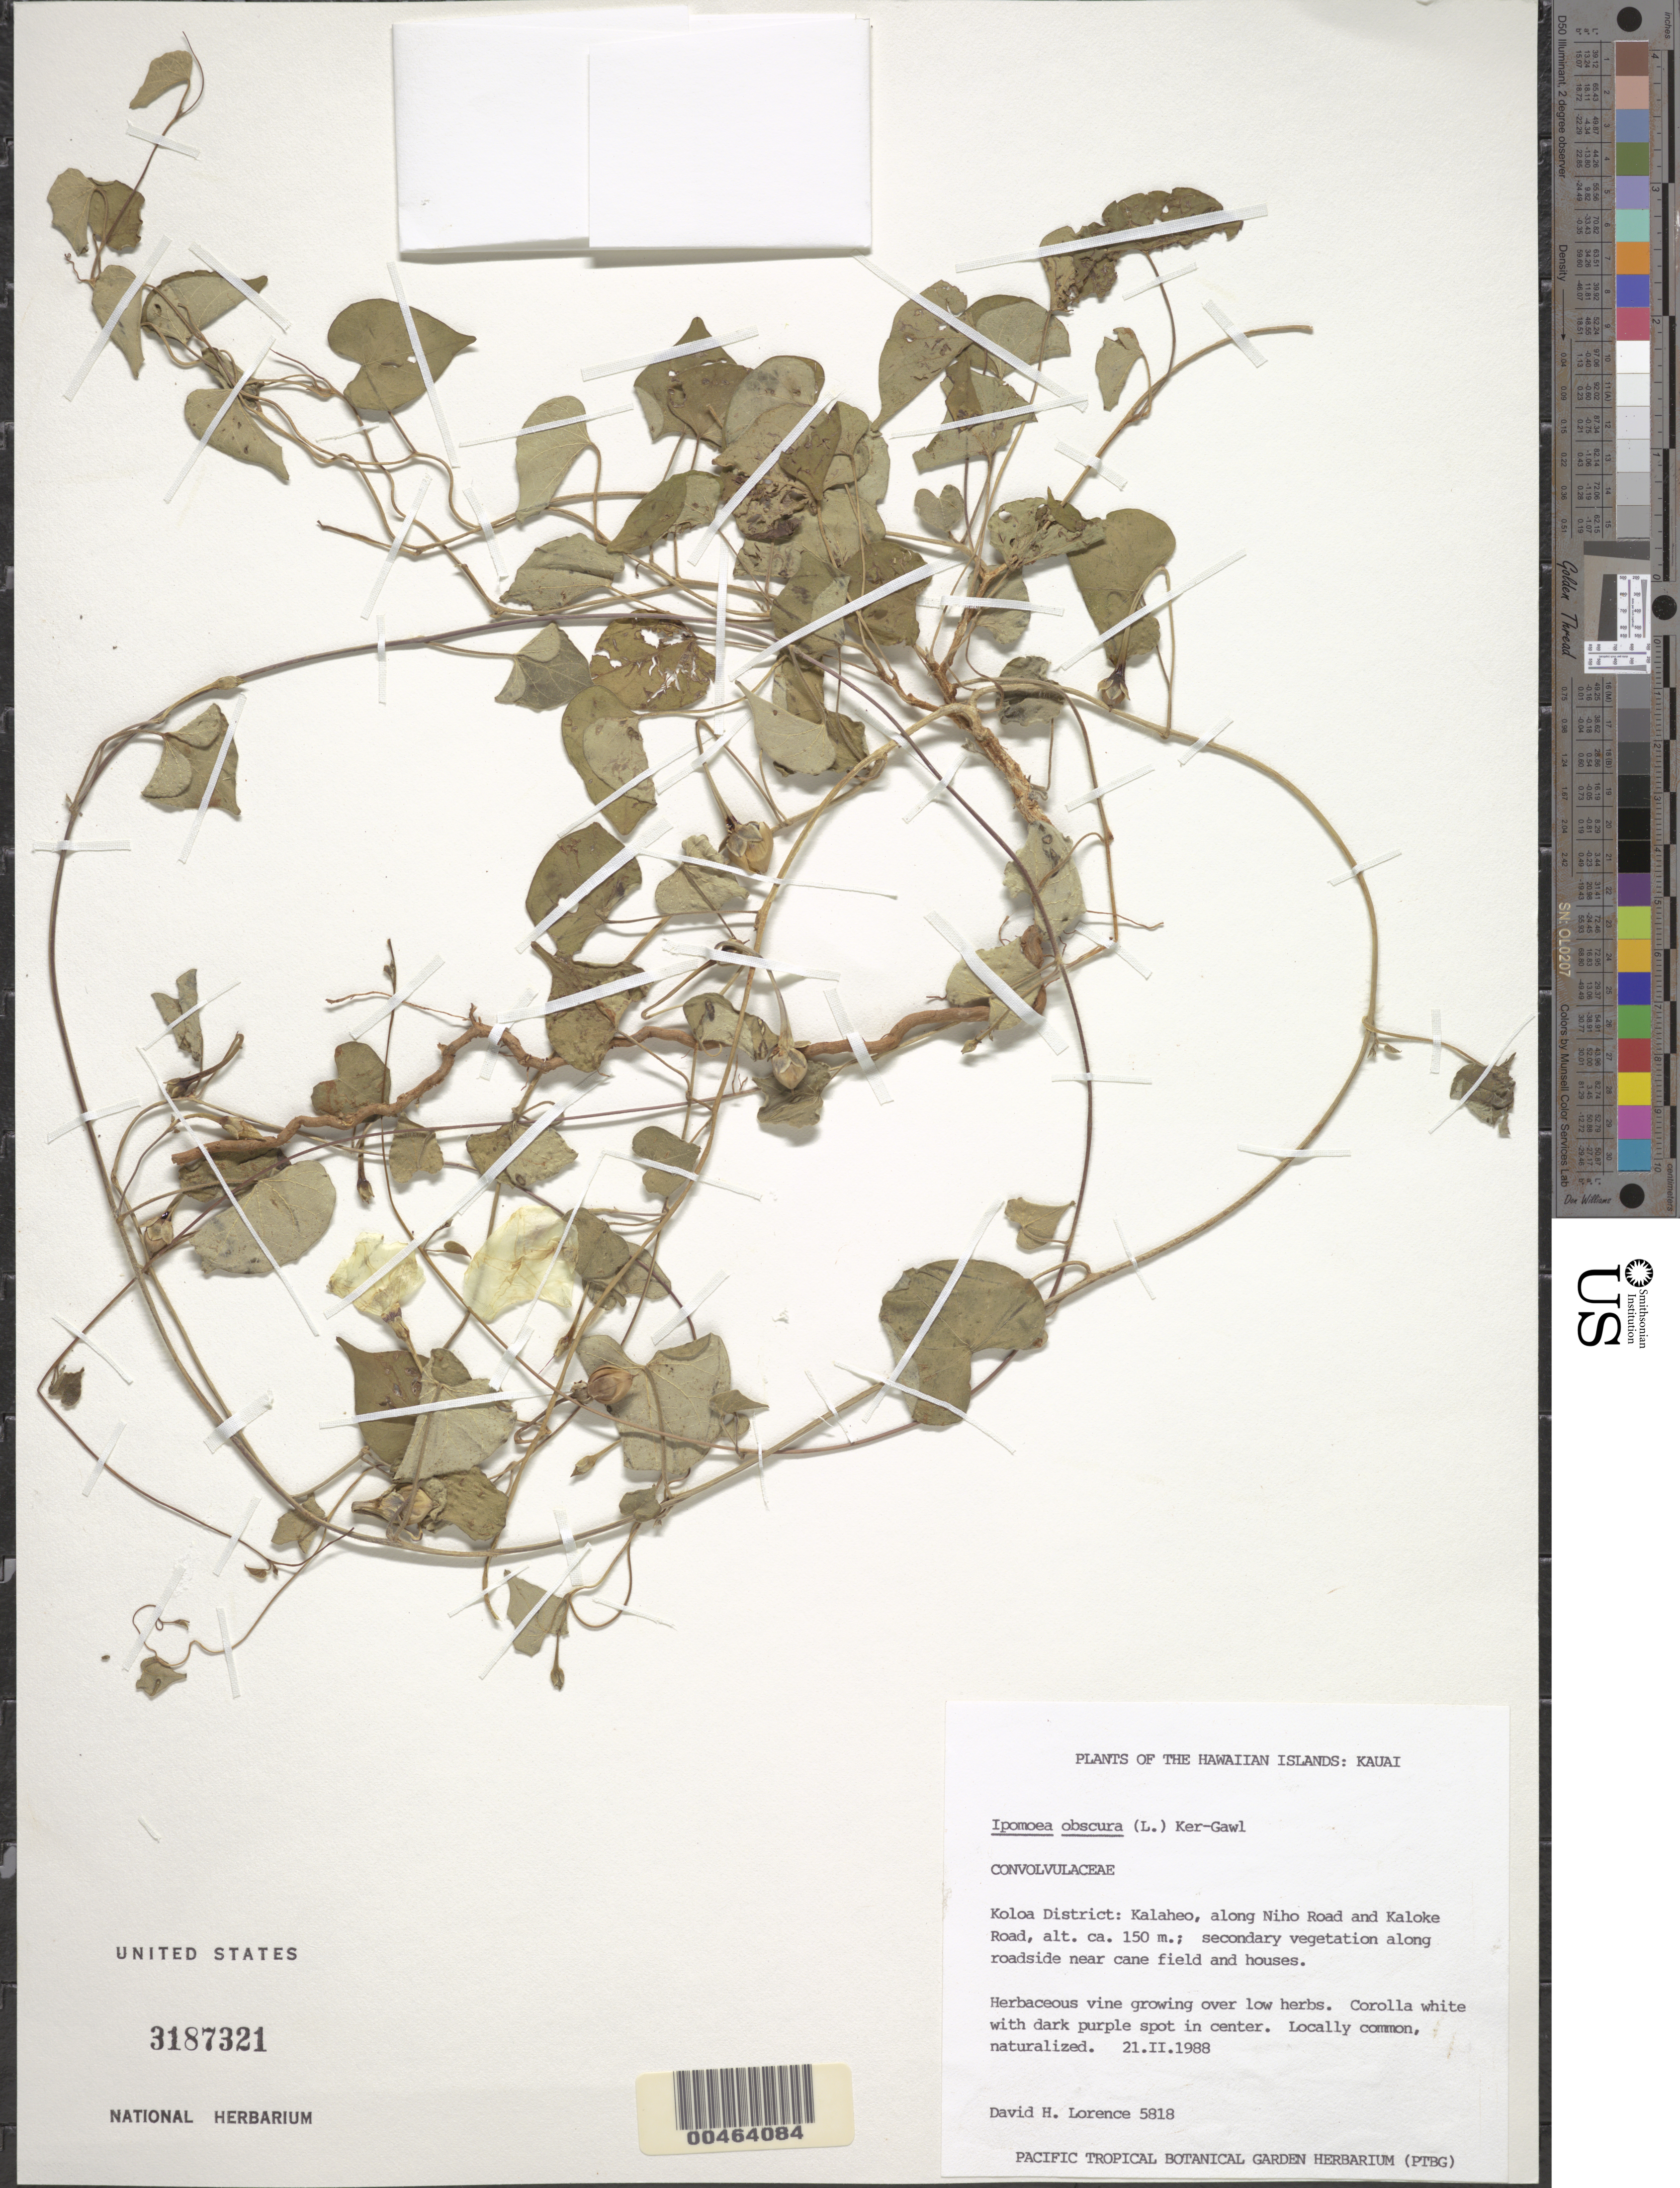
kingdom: Plantae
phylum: Tracheophyta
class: Magnoliopsida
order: Solanales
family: Convolvulaceae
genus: Ipomoea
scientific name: Ipomoea obscura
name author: (L.) Ker Gawl.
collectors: D. Lorence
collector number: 5818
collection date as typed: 21 Feb 1988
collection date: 1988-02-21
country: United States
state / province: Hawaii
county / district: Kauai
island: Kaua'i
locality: Koloa District: Kalaheo, along Niho Road and Kaloke Road, along roadside near cane field and houses.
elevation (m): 150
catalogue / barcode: US 3187321